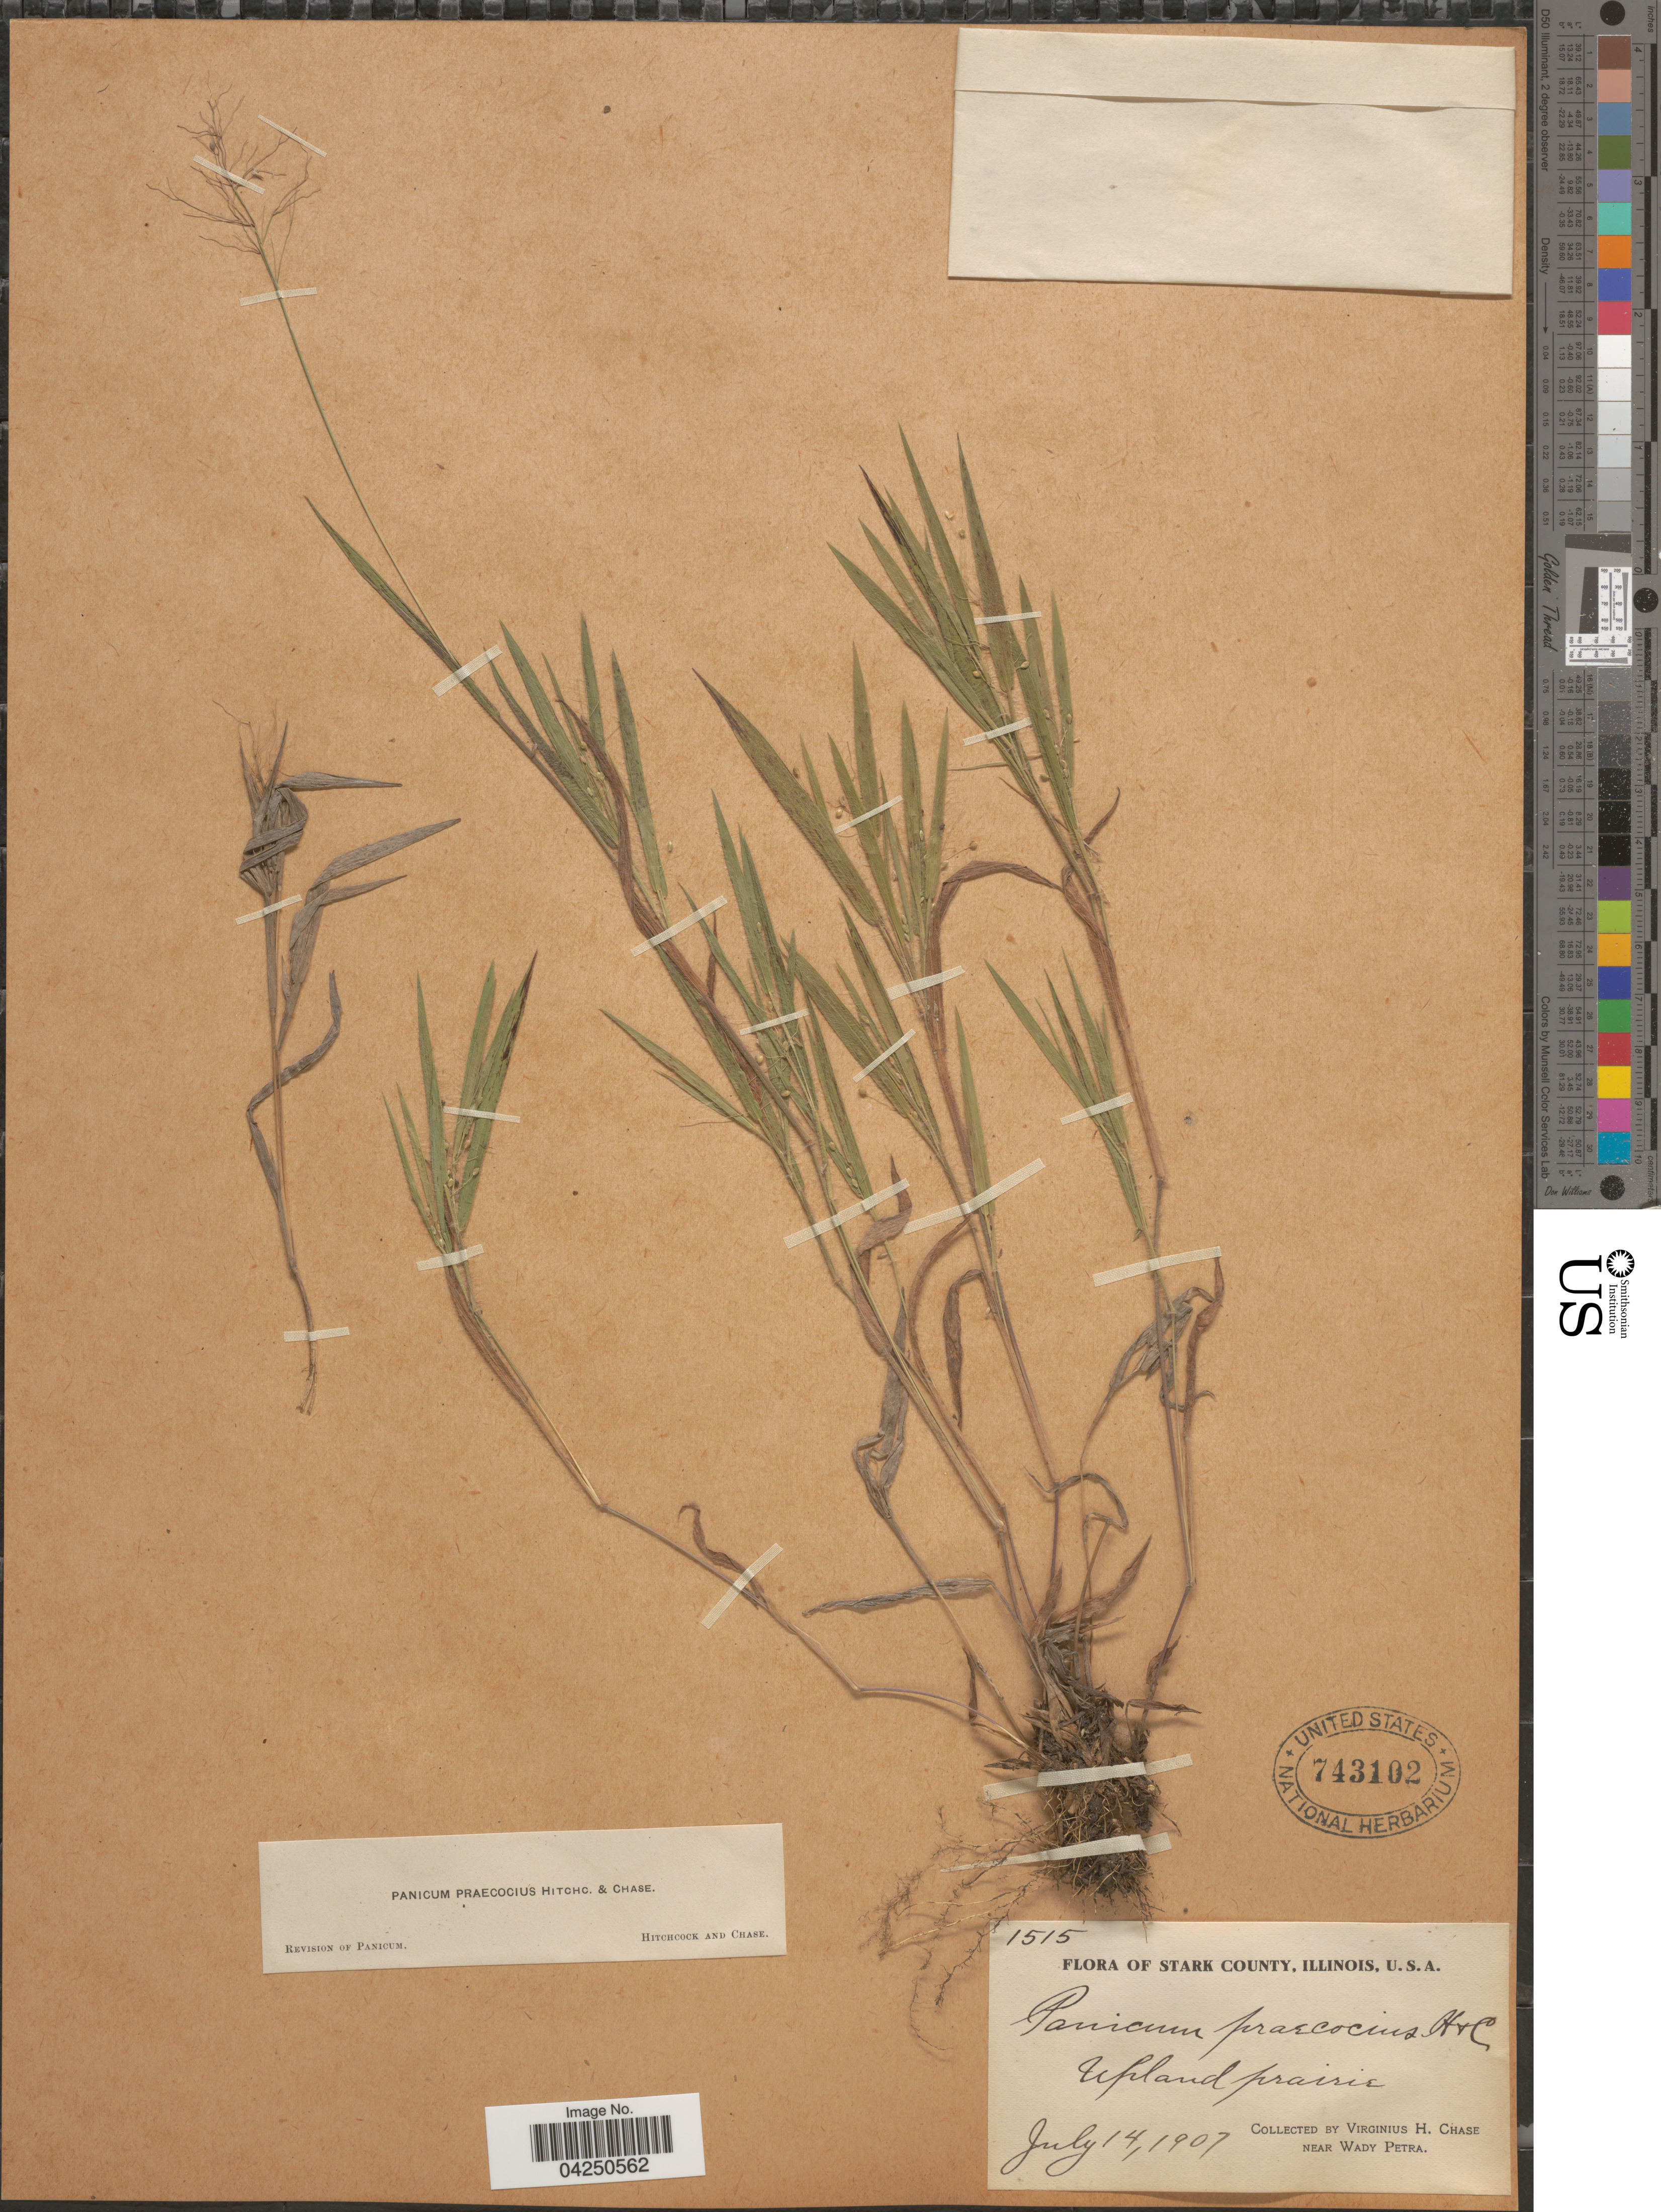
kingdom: Plantae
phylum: Tracheophyta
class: Liliopsida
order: Poales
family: Poaceae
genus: Dichanthelium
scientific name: Dichanthelium acuminatum var. acuminatum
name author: (Sw.) Gould & C.A. Clark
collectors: V. H. Chase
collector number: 1515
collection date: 1907-07-14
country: United States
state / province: Illinois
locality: Stark County. Upland prairie. Near Wady Petra.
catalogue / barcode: US 743102